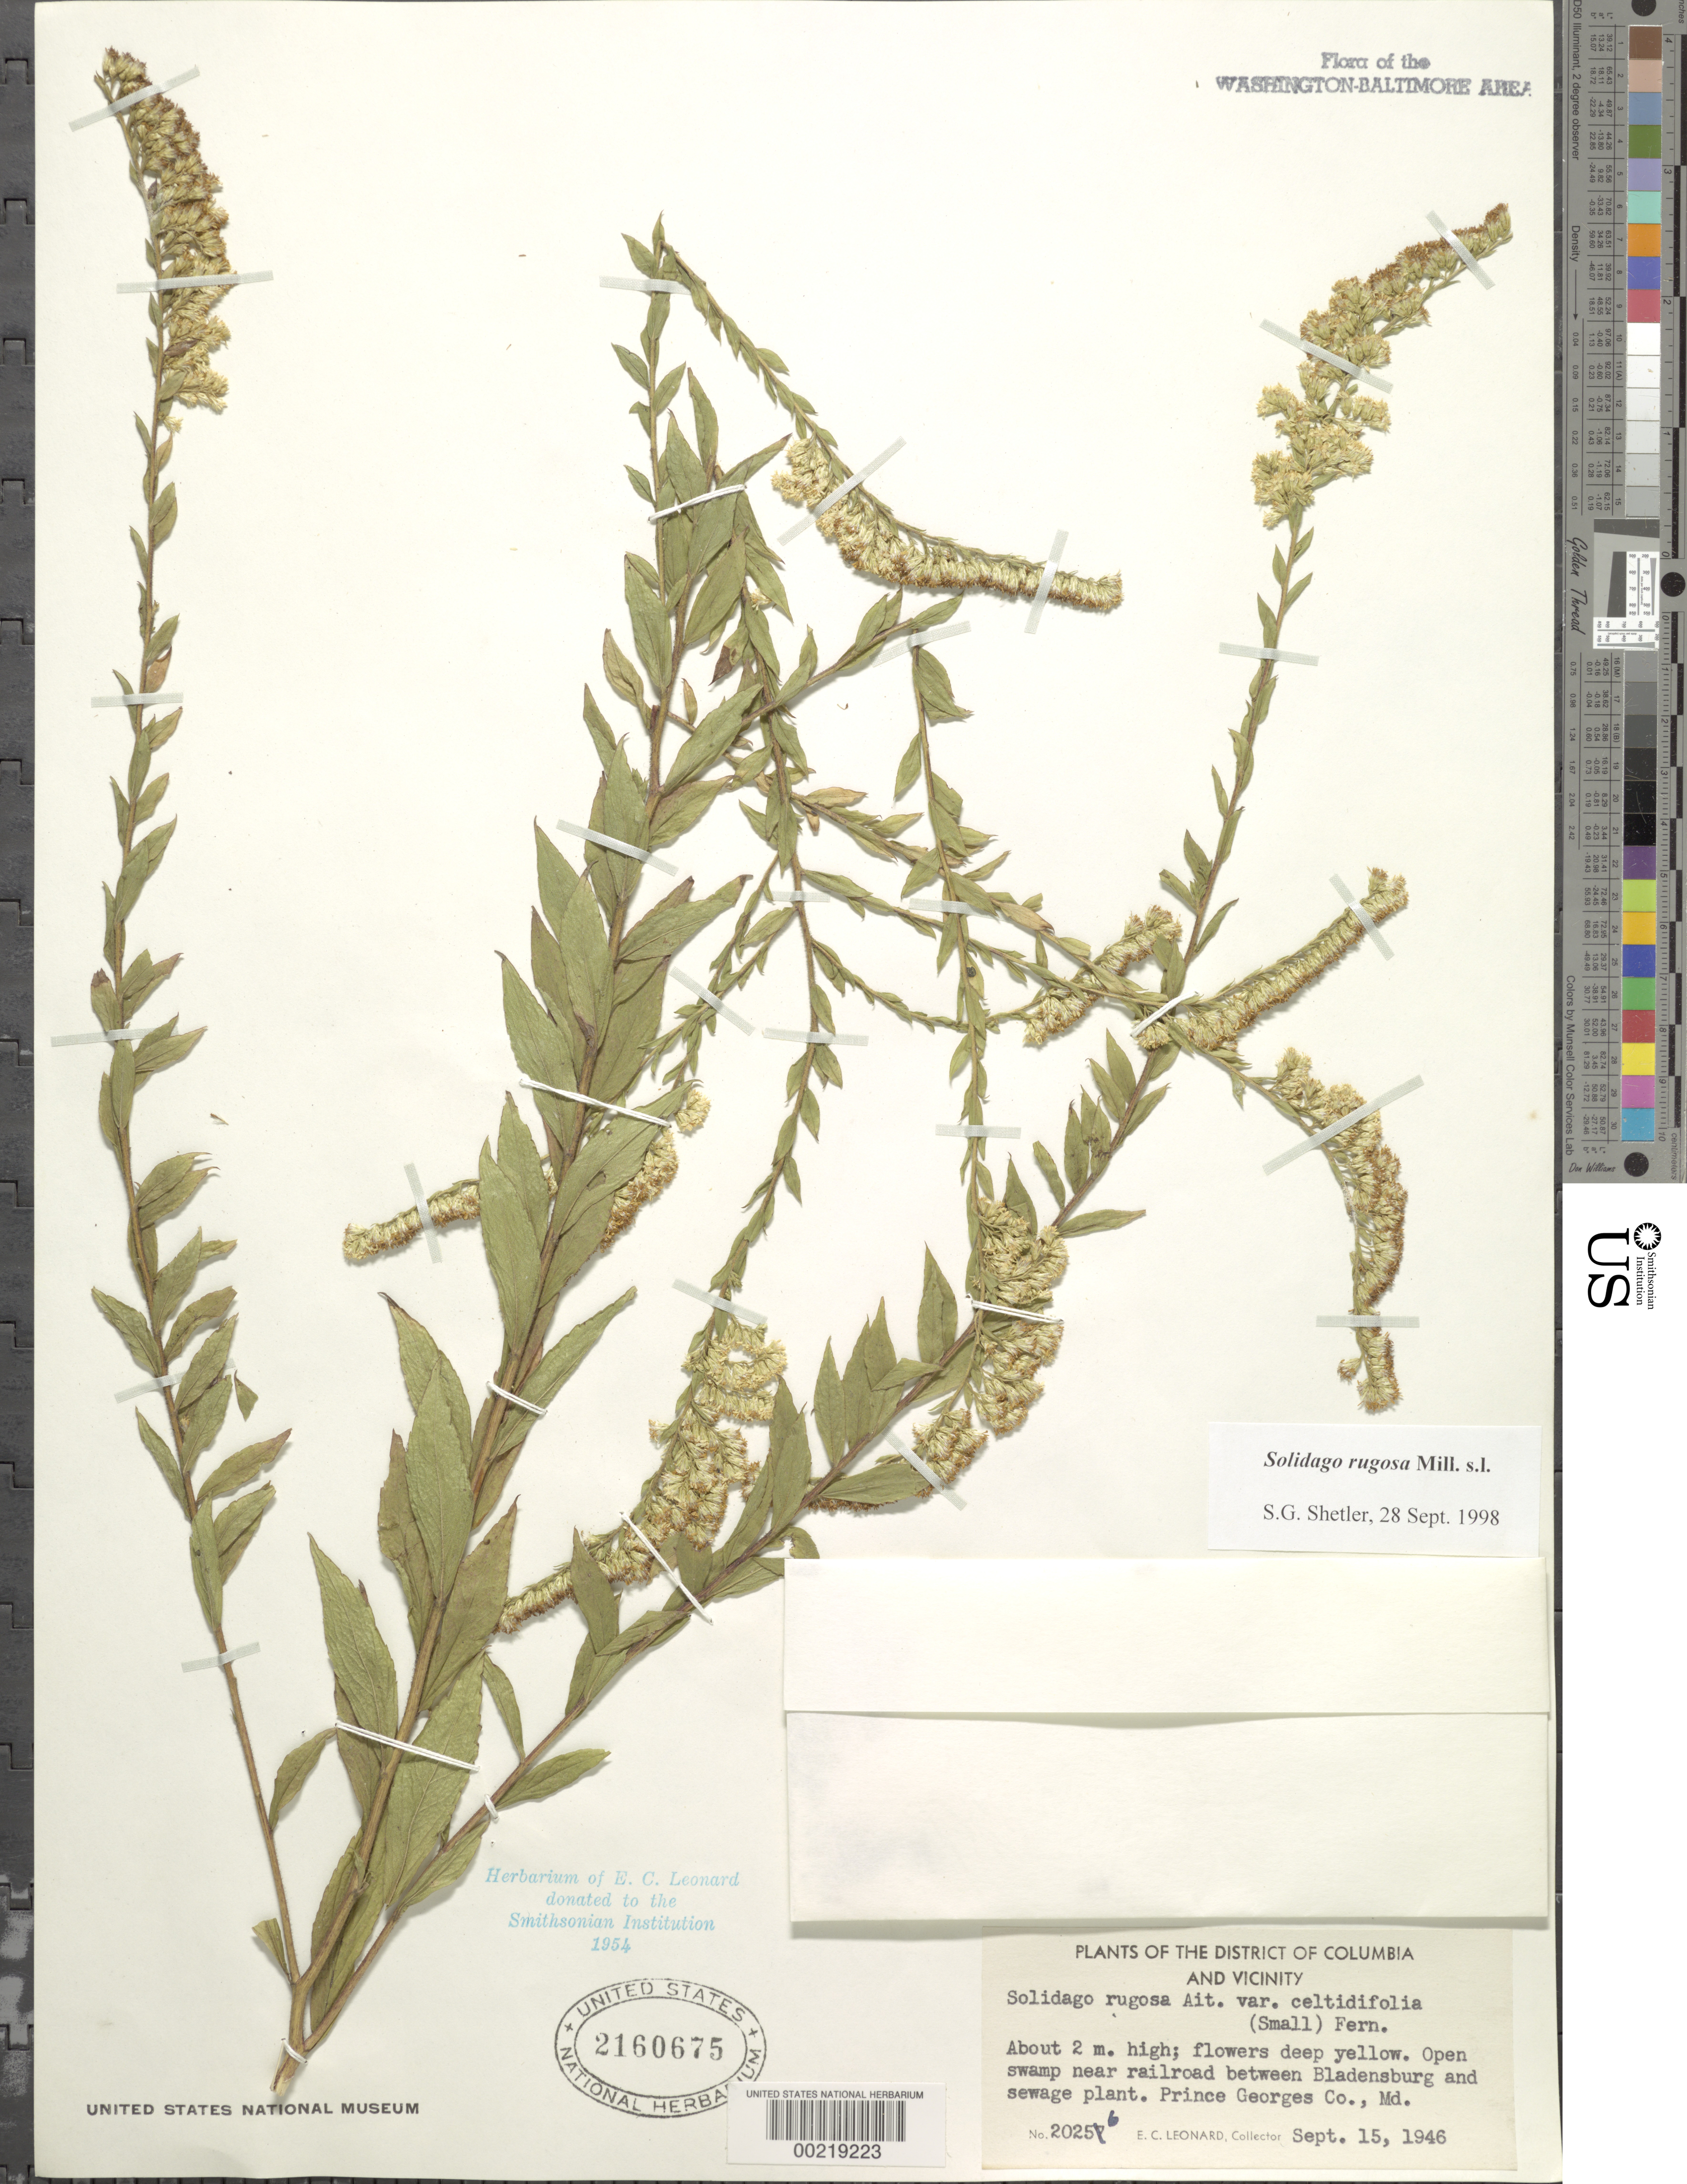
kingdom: Plantae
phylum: Tracheophyta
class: Magnoliopsida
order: Asterales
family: Asteraceae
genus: Solidago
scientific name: Solidago rugosa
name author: Mill.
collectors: E. C. Leonard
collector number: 20256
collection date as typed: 15 Sep 1946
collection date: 1946-09-15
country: United States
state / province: Maryland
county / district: Prince George's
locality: between Bladensburg and Sewage Plant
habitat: Open swamp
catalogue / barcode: US 2160675